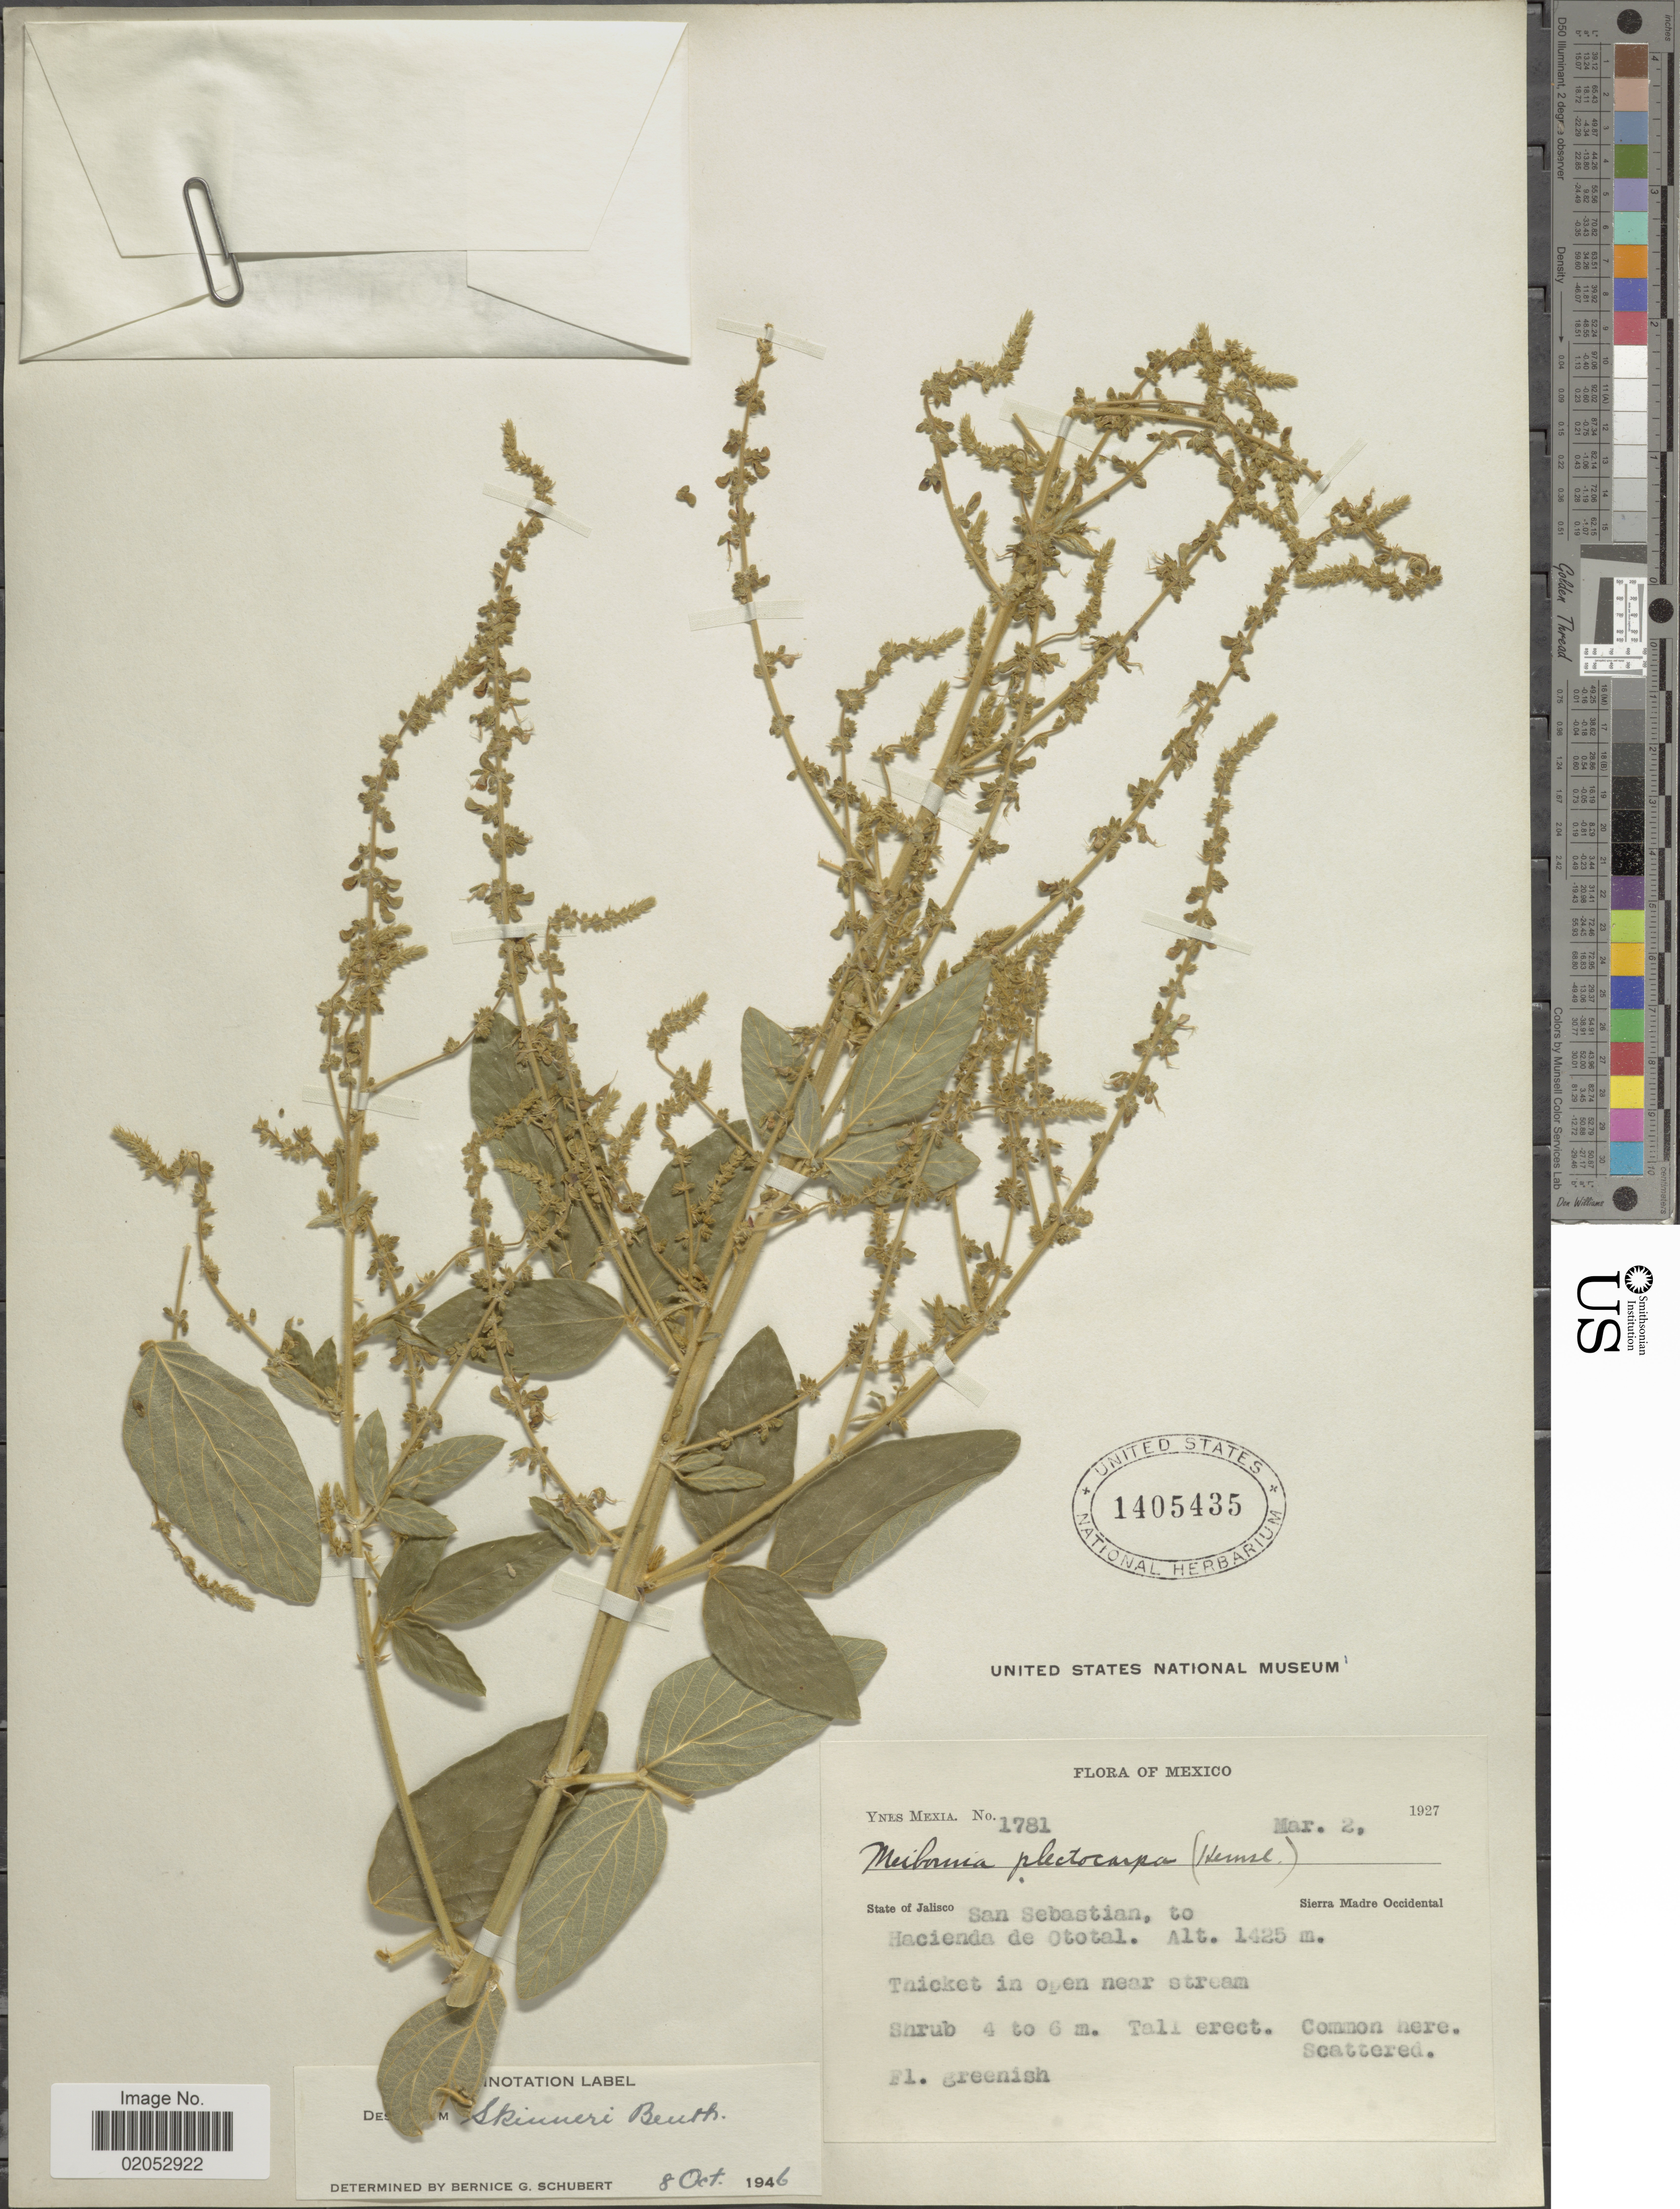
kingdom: Plantae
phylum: Tracheophyta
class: Magnoliopsida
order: Fabales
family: Fabaceae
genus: Desmodium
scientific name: Desmodium skinneri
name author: Benth. ex Hemsl.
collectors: Y. Mexia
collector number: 1781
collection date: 1927-03-02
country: Mexico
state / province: Jalisco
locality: San Sebastian, to Hacienda de Ototal, Sierra Madre Occidental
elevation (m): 1425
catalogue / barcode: US 1405435